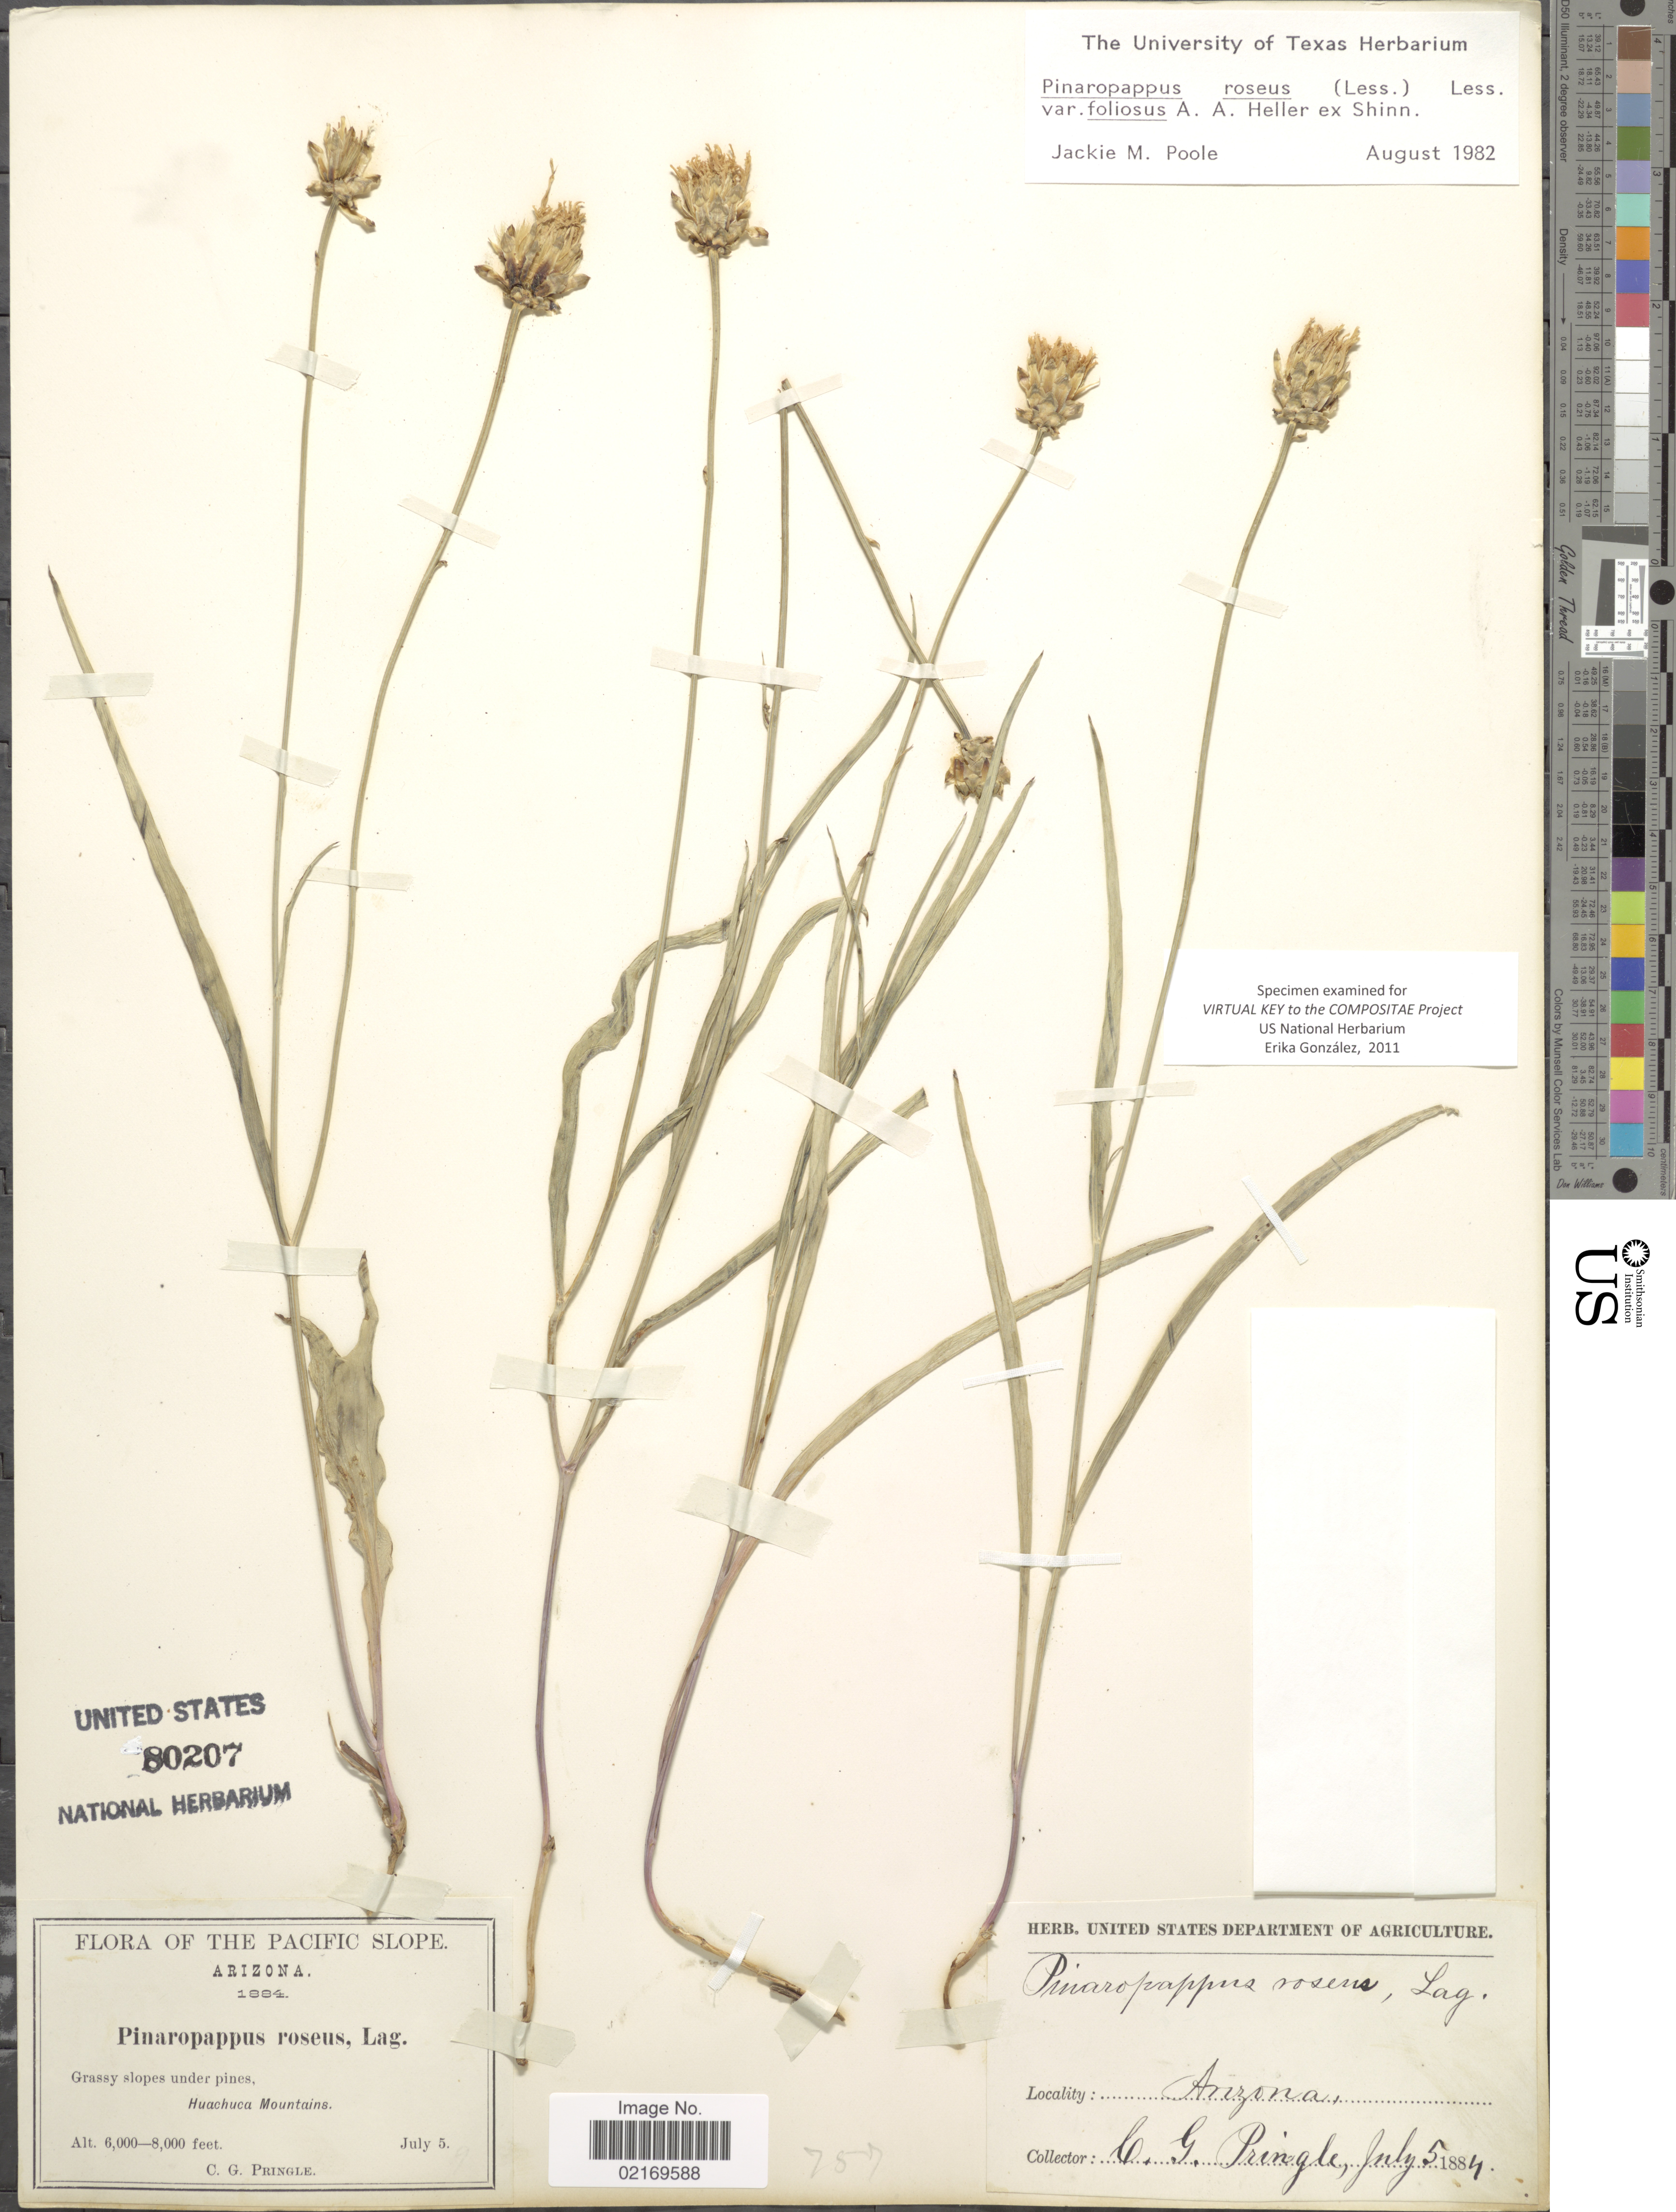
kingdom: Plantae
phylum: Tracheophyta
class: Magnoliopsida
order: Asterales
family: Asteraceae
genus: Pinaropappus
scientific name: Pinaropappus roseus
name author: Less.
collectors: C. G. Pringle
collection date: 1884-07-05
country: United States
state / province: Arizona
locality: Huachuca Mountains.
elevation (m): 1829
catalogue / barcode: US 80207